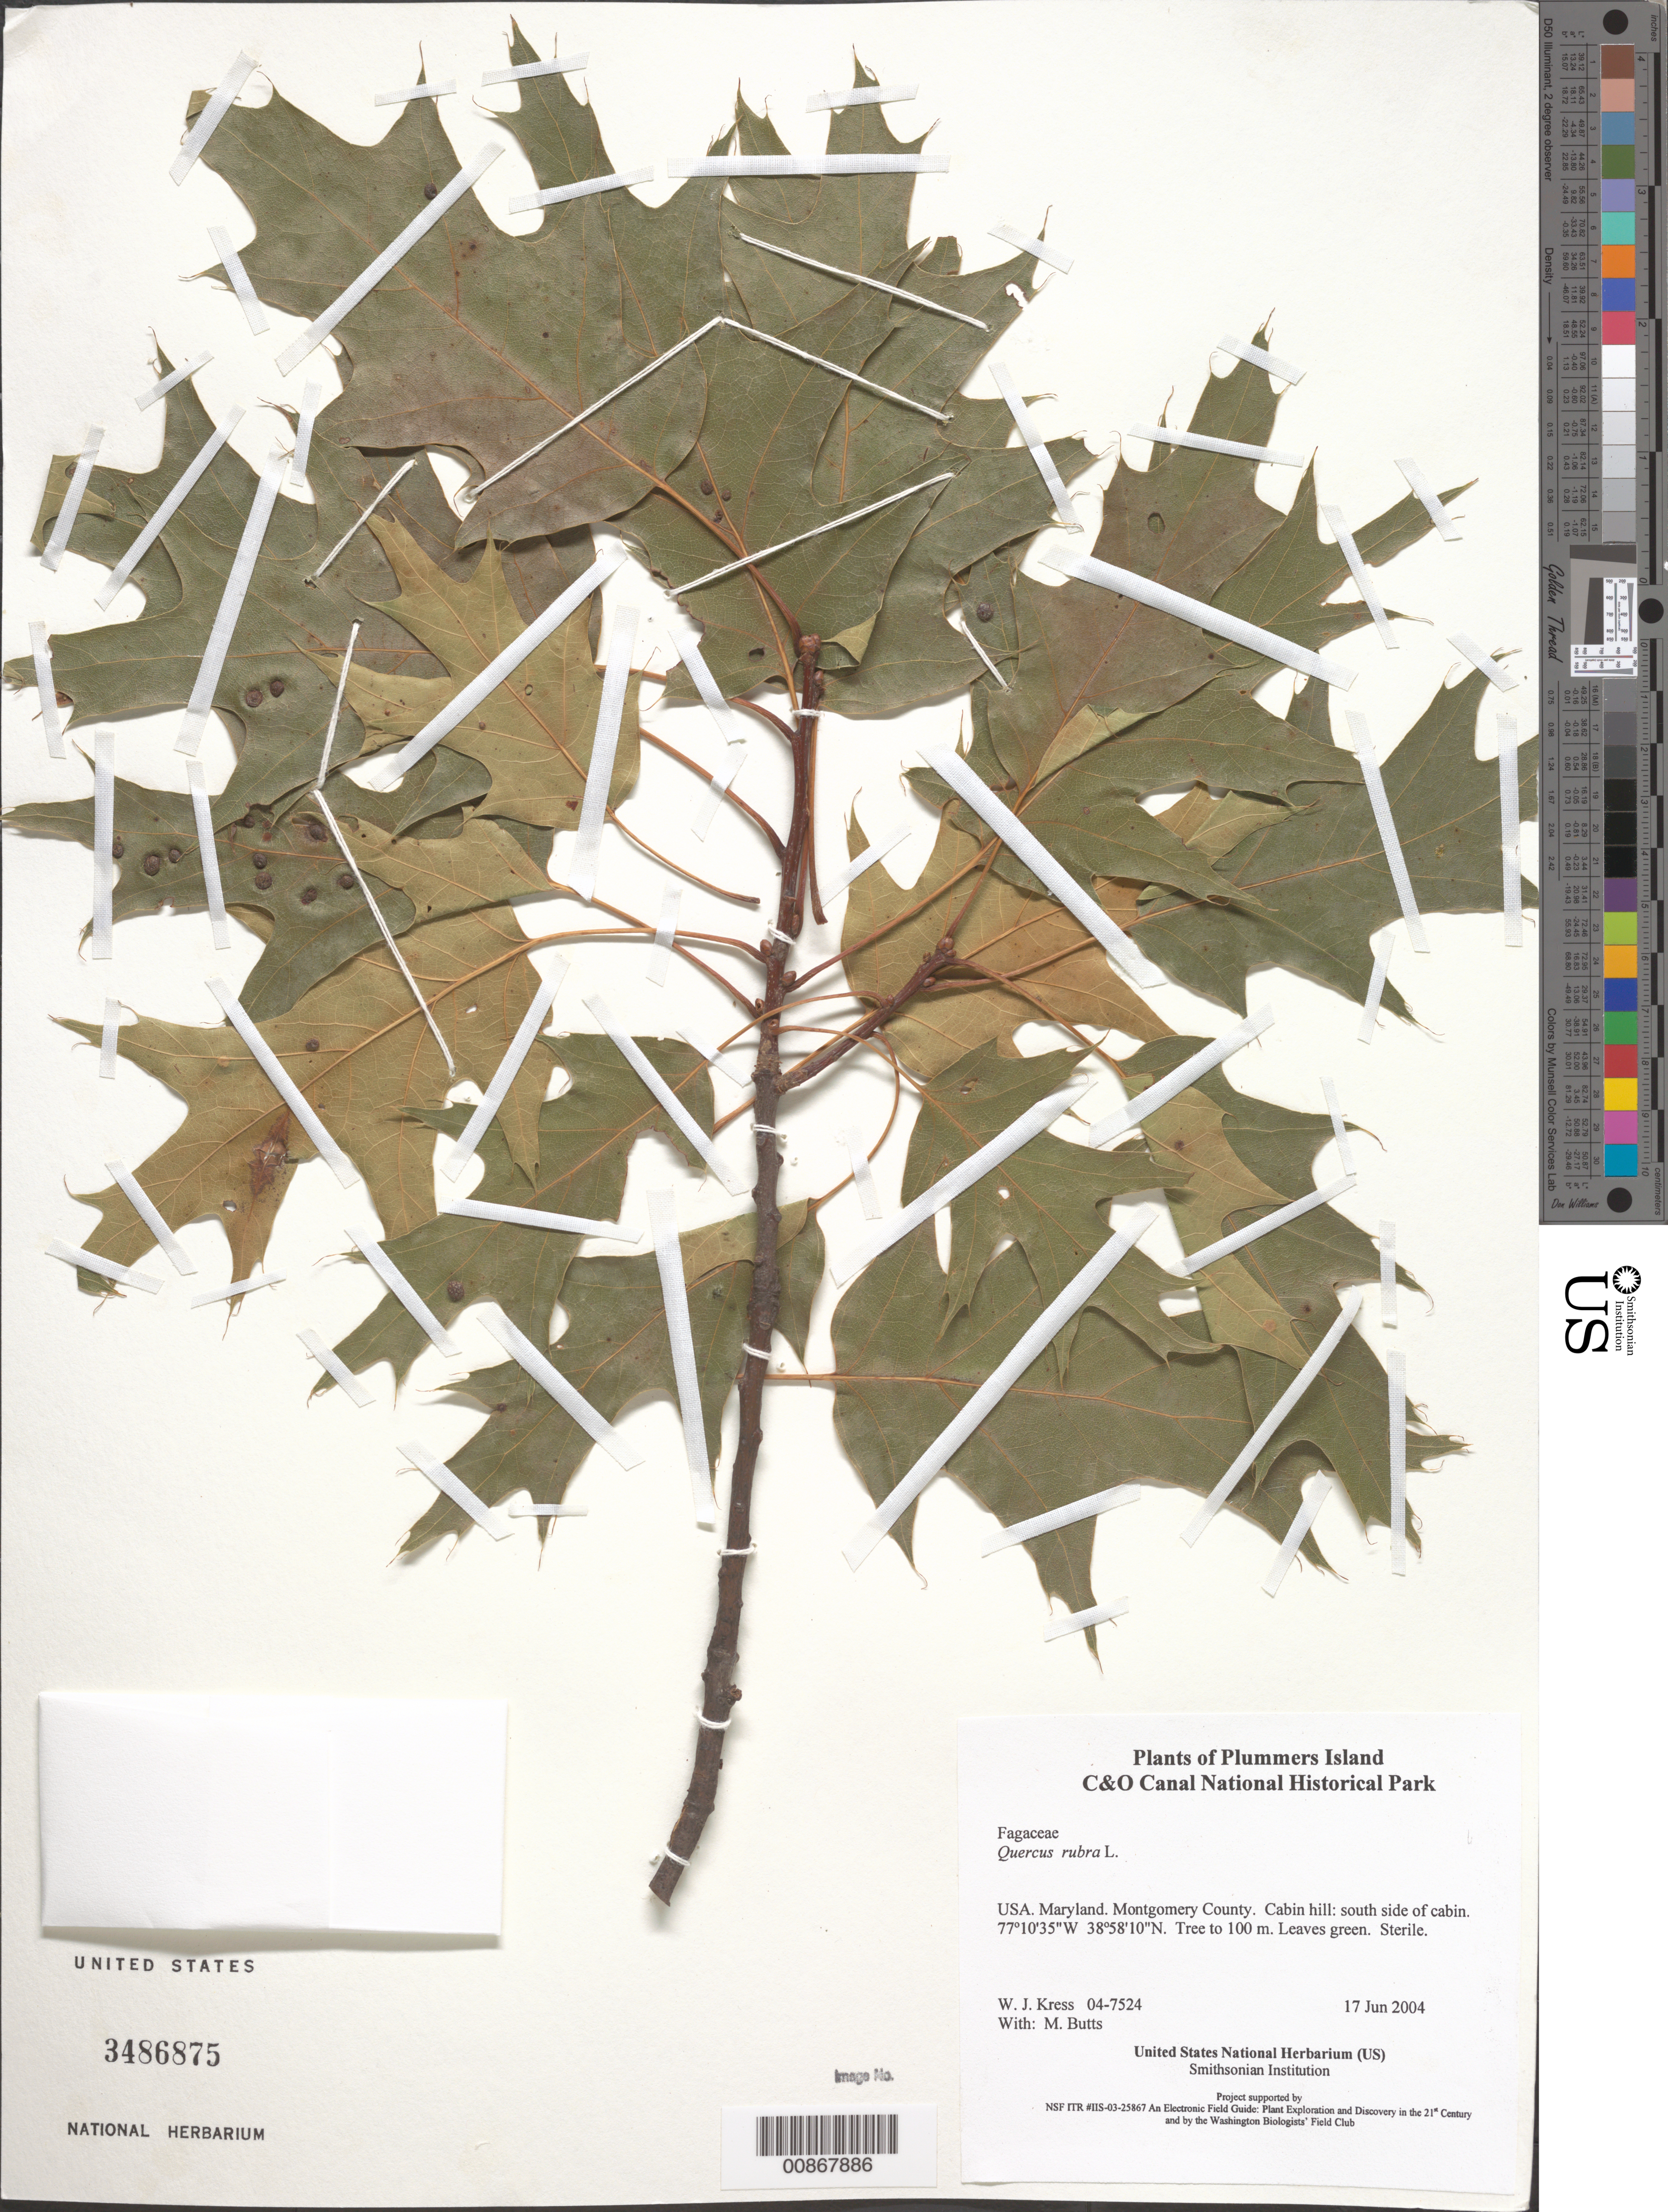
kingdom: Plantae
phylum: Tracheophyta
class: Magnoliopsida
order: Fagales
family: Fagaceae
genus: Quercus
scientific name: Quercus rubra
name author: L.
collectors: W. J. Kress & M. B. Butts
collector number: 04-7524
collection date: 2004-06-17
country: United States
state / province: Maryland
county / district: Montgomery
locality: Chesapeake and Ohio Canal National Historical Park, Plummers Island, cabin hill: south side of cabin.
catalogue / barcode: US 3486875